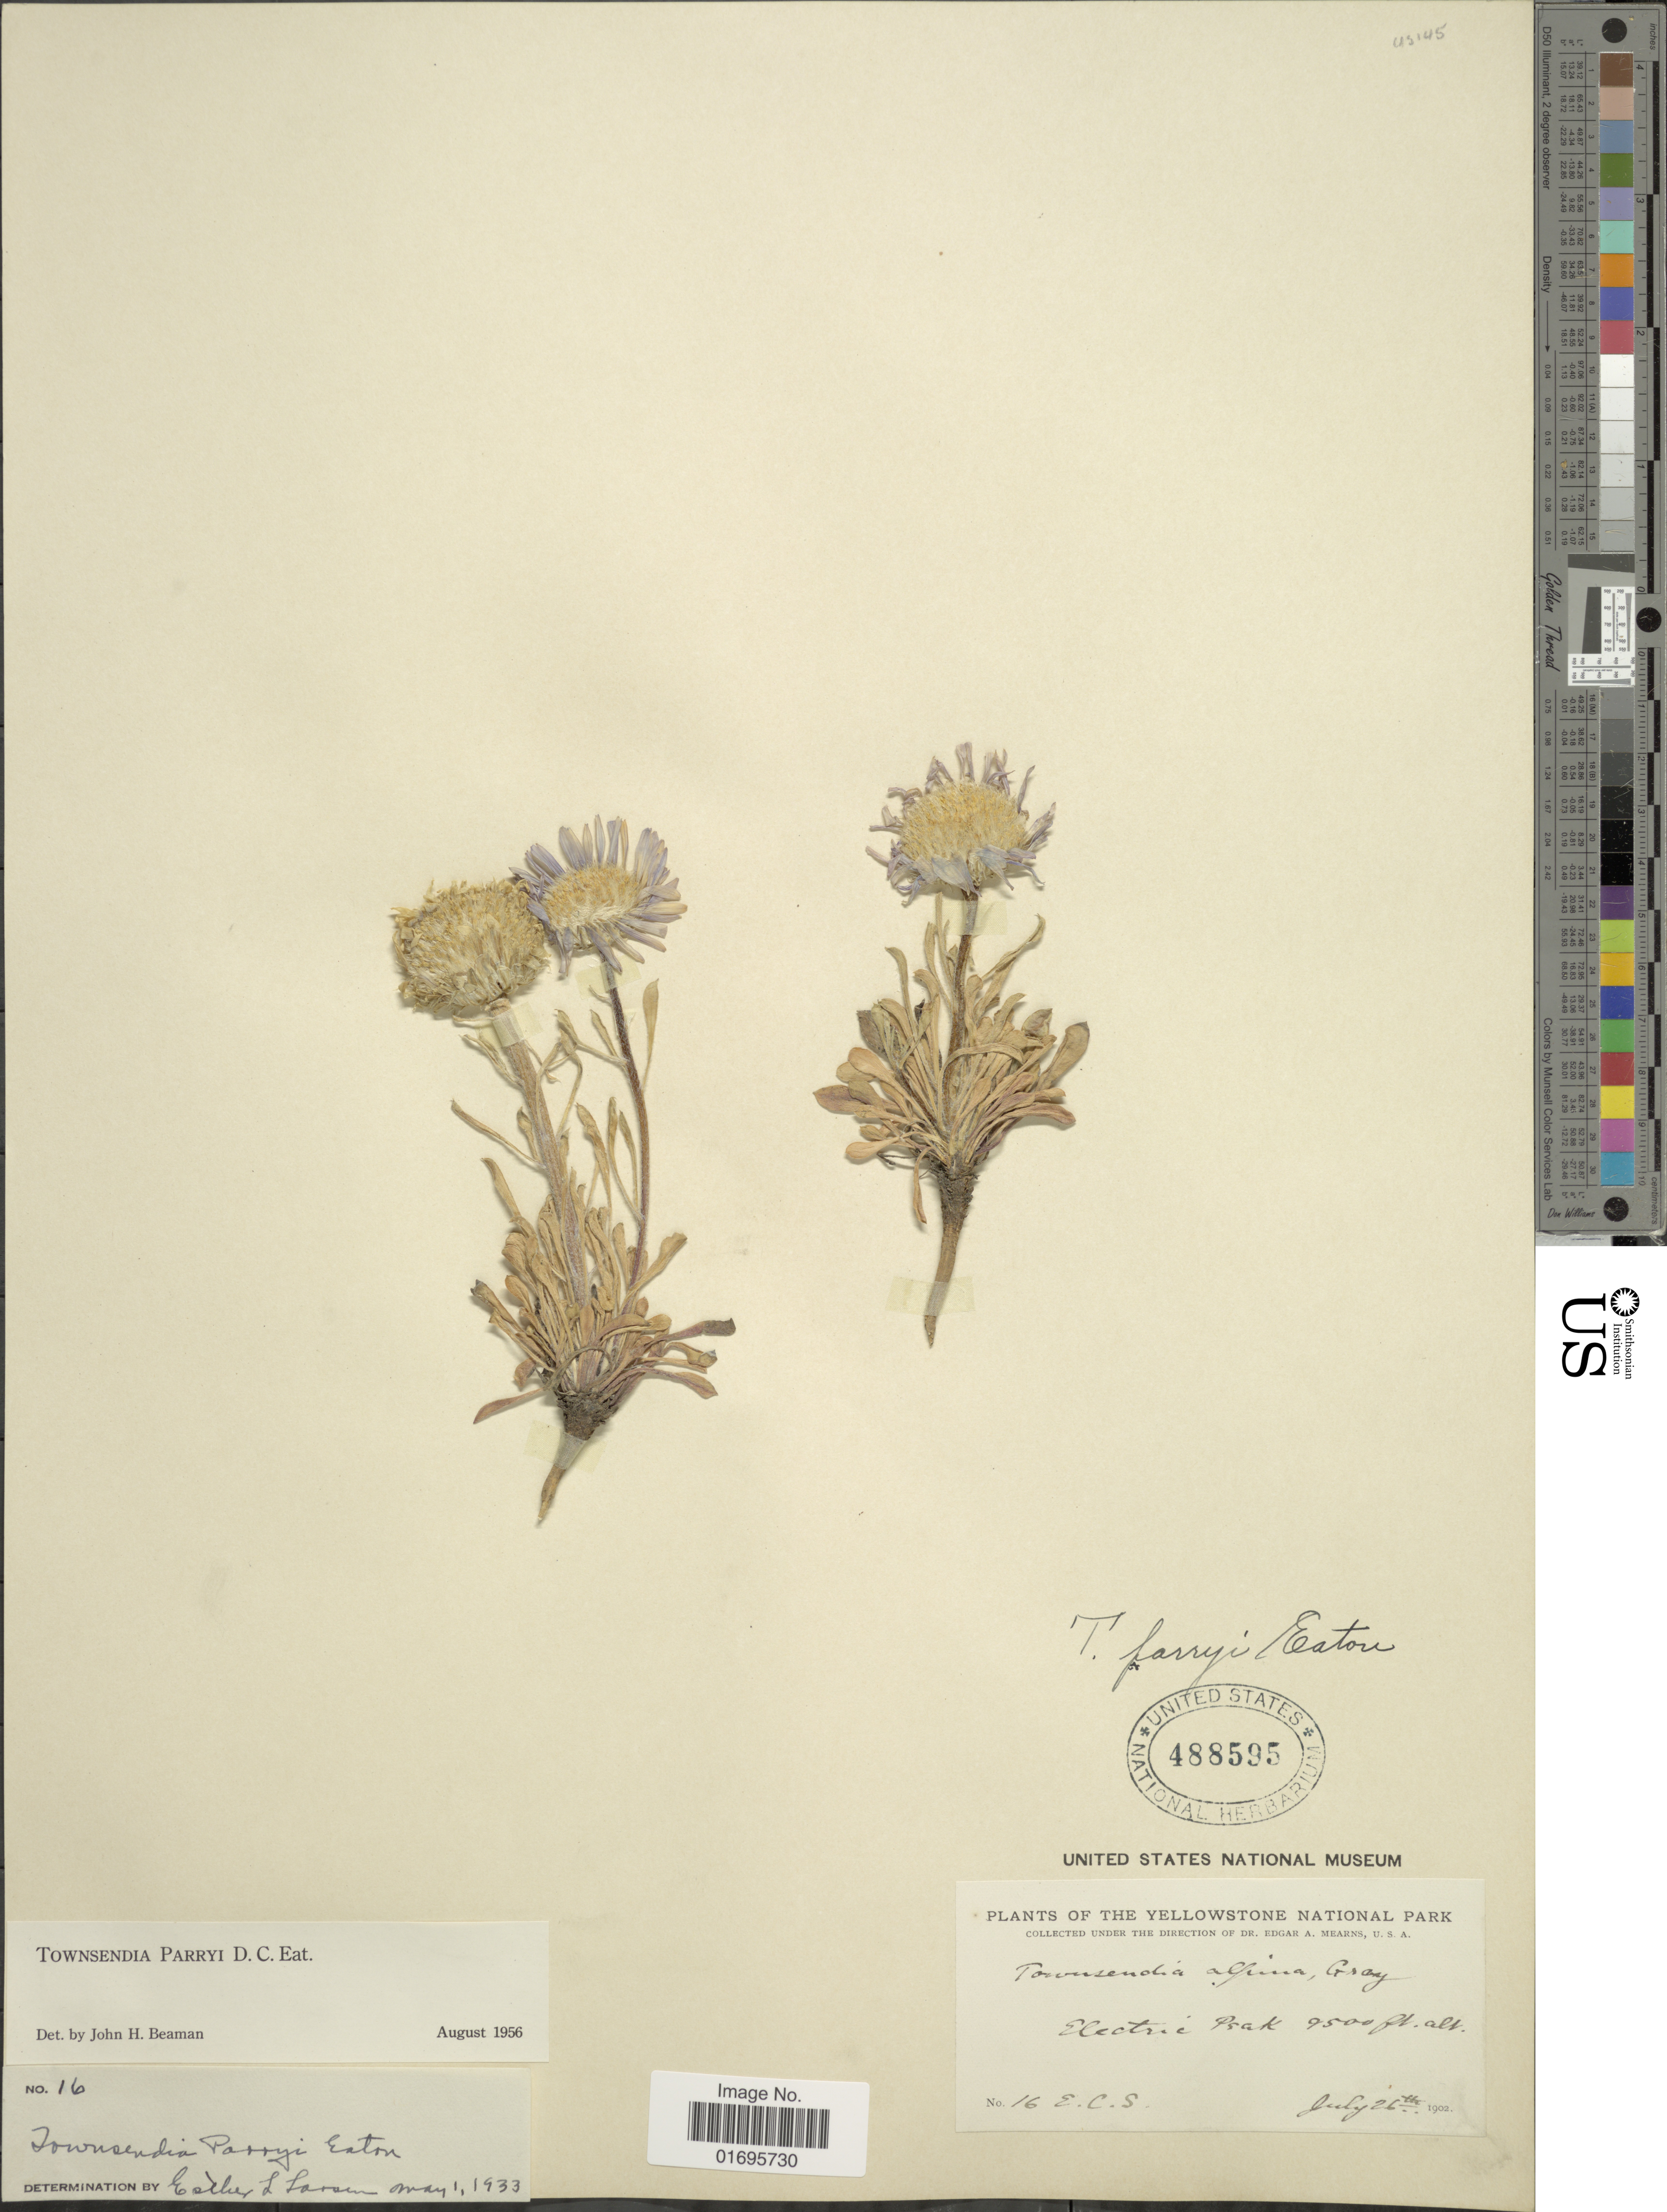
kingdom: Plantae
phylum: Tracheophyta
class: Magnoliopsida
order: Asterales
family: Asteraceae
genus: Townsendia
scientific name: Townsendia parryi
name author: D.C. Eaton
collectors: E. C. Smith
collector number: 16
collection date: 1902-07-26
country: United States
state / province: Montana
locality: Yellowstone National Park. Electric Peak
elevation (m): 2896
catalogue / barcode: US 488595